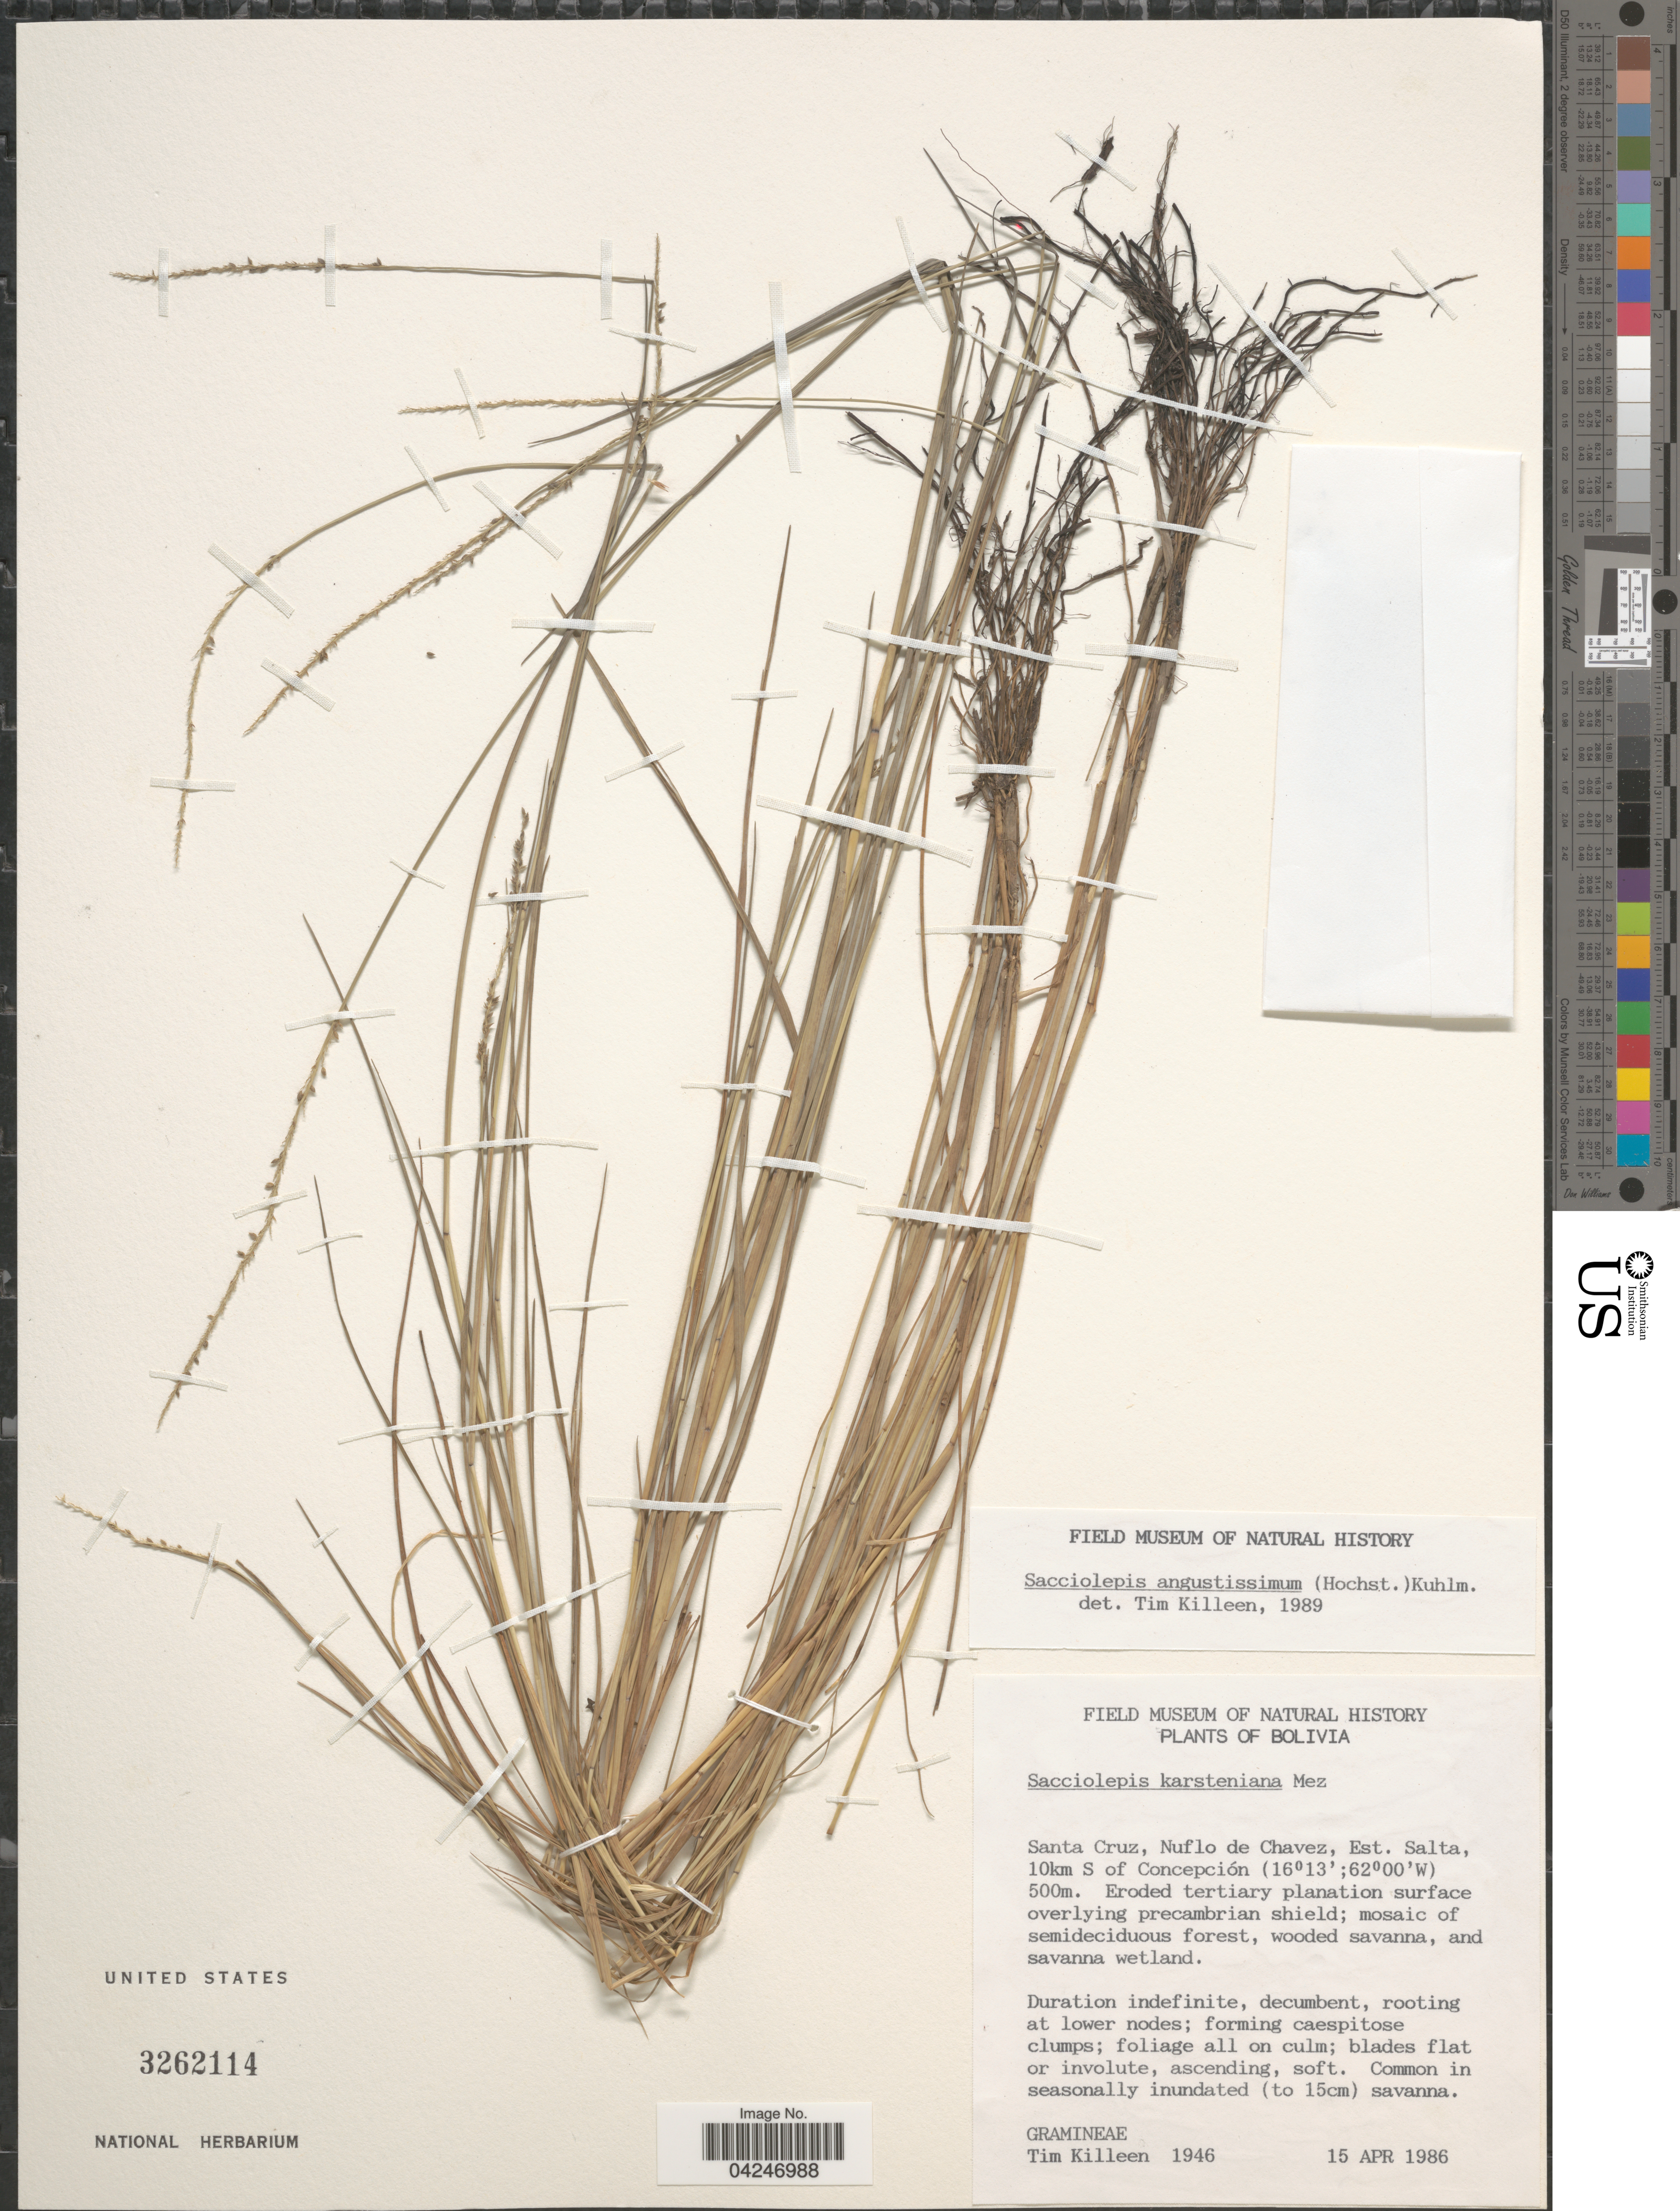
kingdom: Plantae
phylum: Tracheophyta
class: Liliopsida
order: Poales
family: Poaceae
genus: Sacciolepis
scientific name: Sacciolepis angustissima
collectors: T. J. Killeen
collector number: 1946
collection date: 1986-04-15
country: Bolivia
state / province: Santa Cruz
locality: Nuflo de Chavez, Est. Salta, 10km S of Concepción.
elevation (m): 500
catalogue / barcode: US 3262114